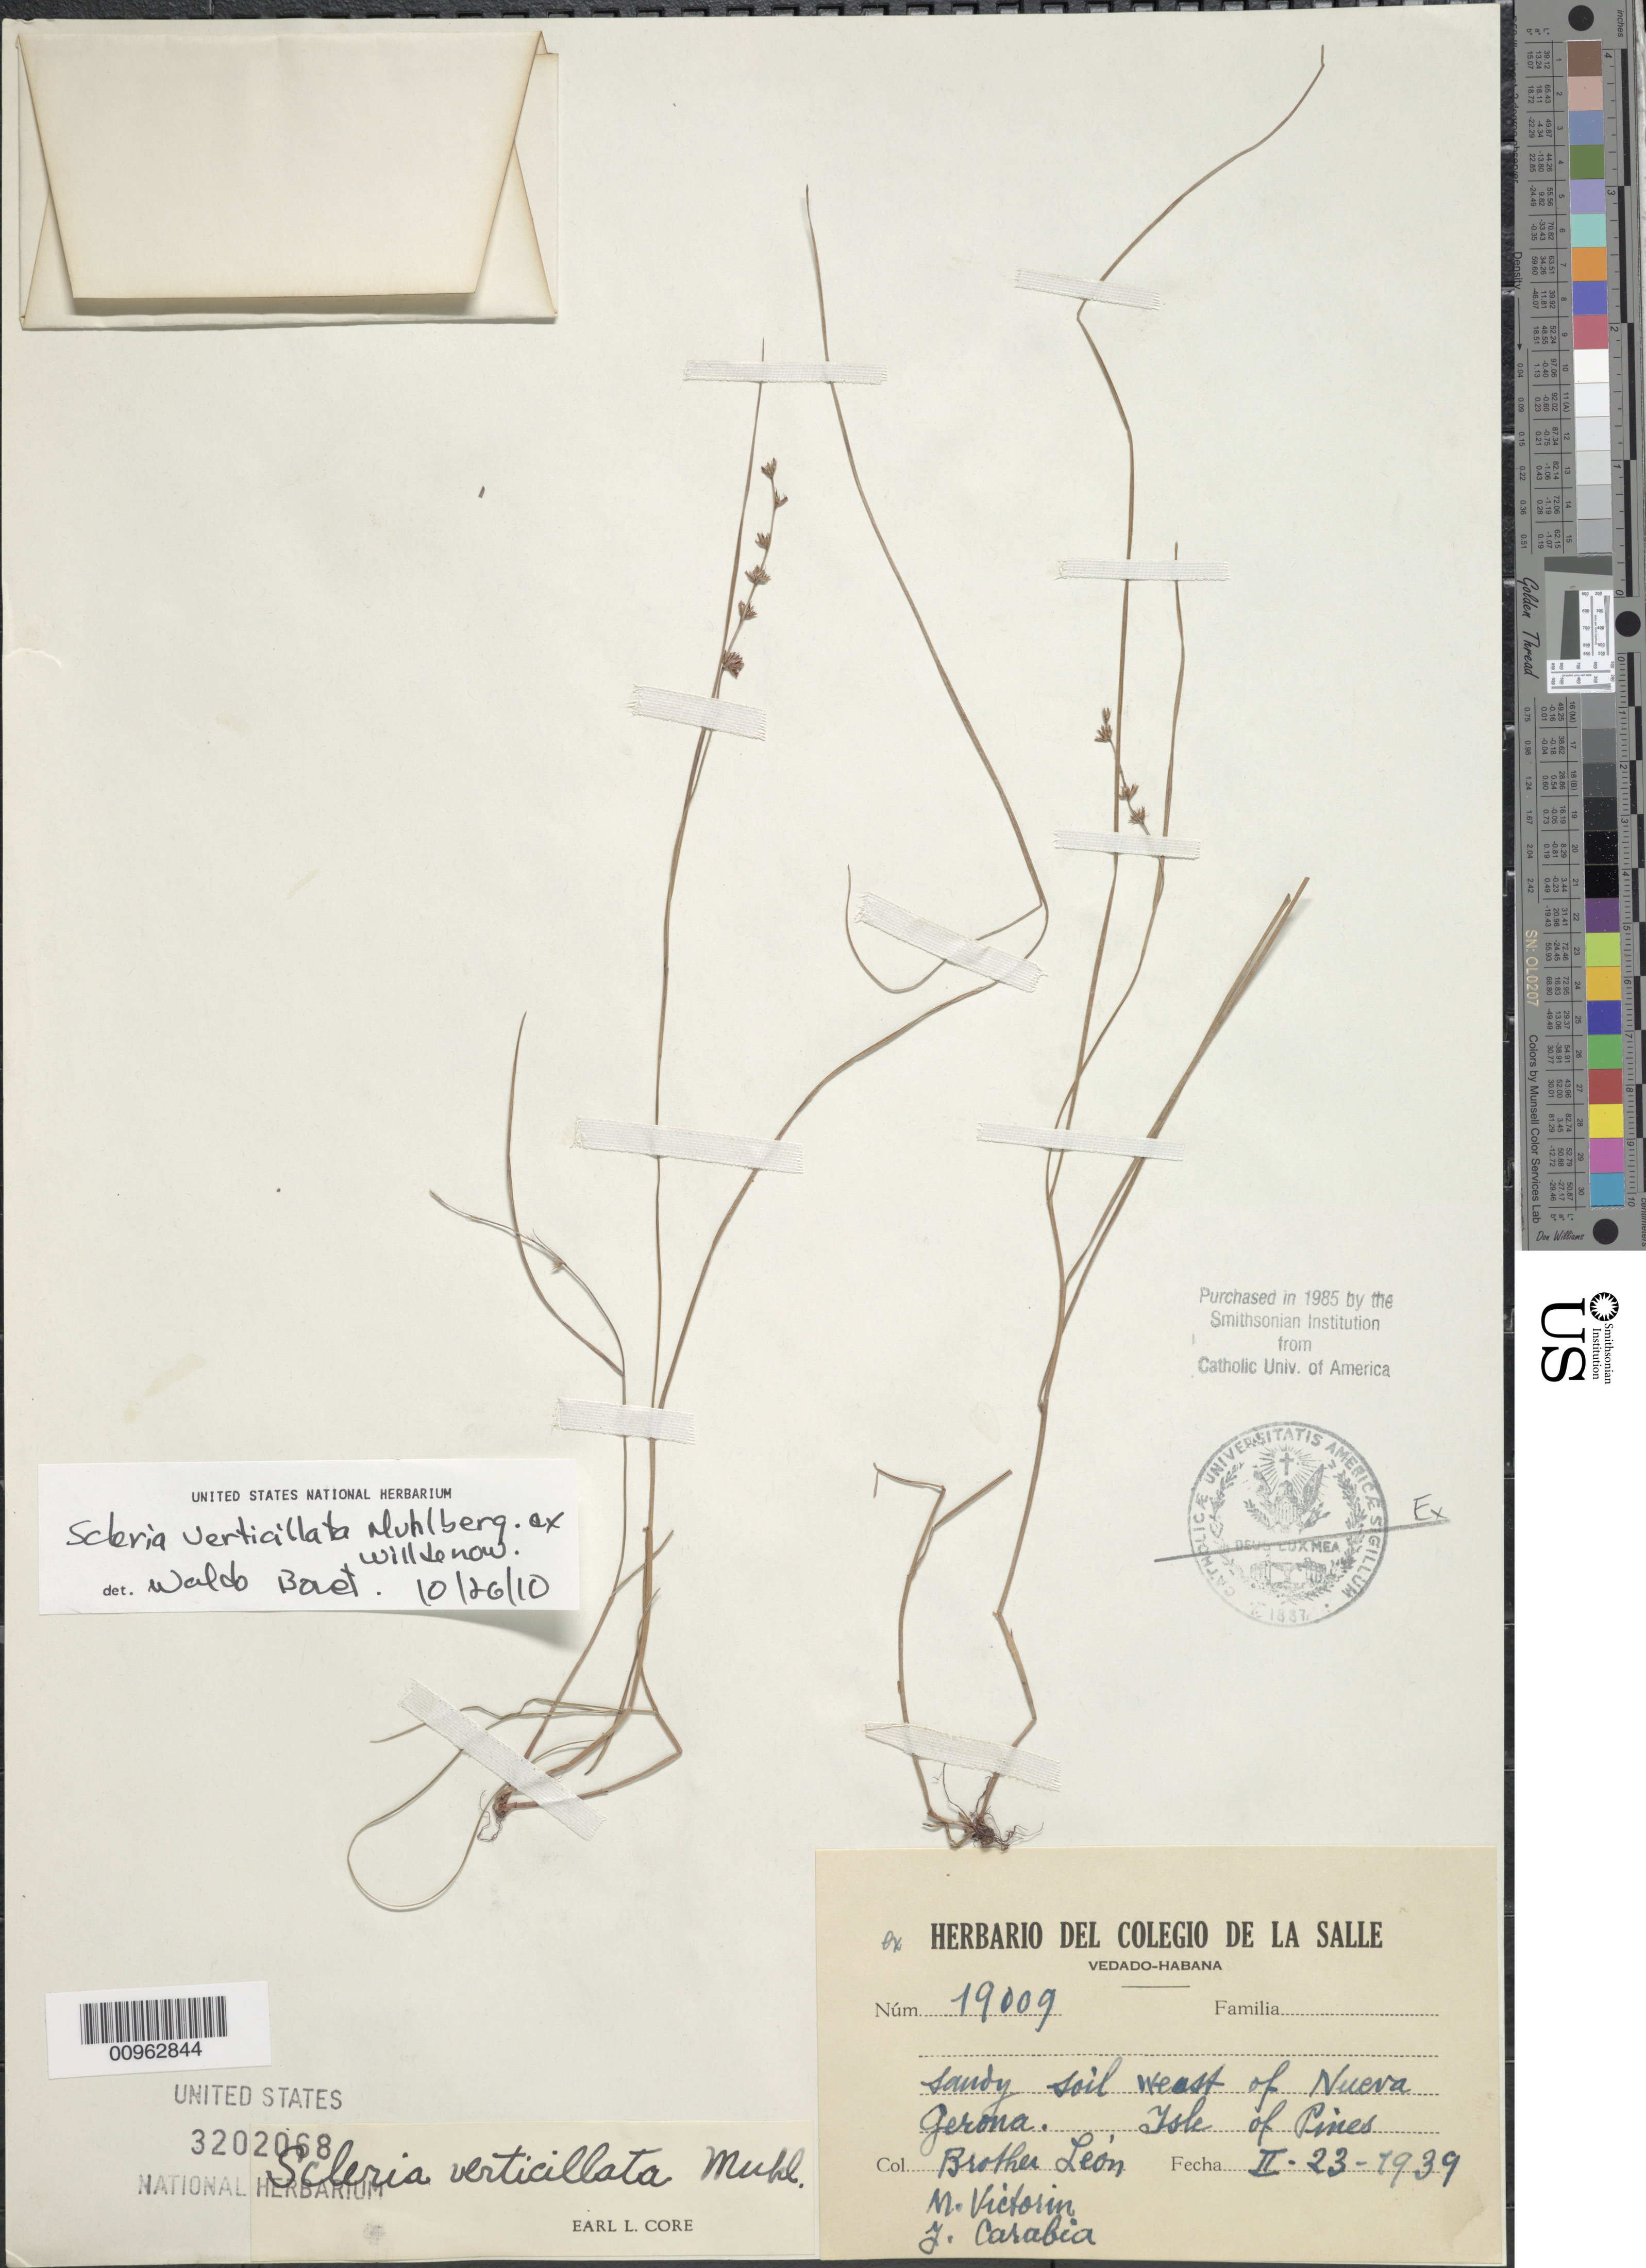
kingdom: Plantae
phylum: Tracheophyta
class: Liliopsida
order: Poales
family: Cyperaceae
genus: Scleria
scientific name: Scleria verticillata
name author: Muhl. ex Willd.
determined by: Core, E. L.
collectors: Bro. León, F. Victorin & J. Carabia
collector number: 19009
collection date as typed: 23 Feb 1939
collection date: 1939-02-23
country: Cuba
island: Isla de la Juventud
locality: W of Nueva Gerona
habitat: Sandy soil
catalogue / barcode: US 3202068